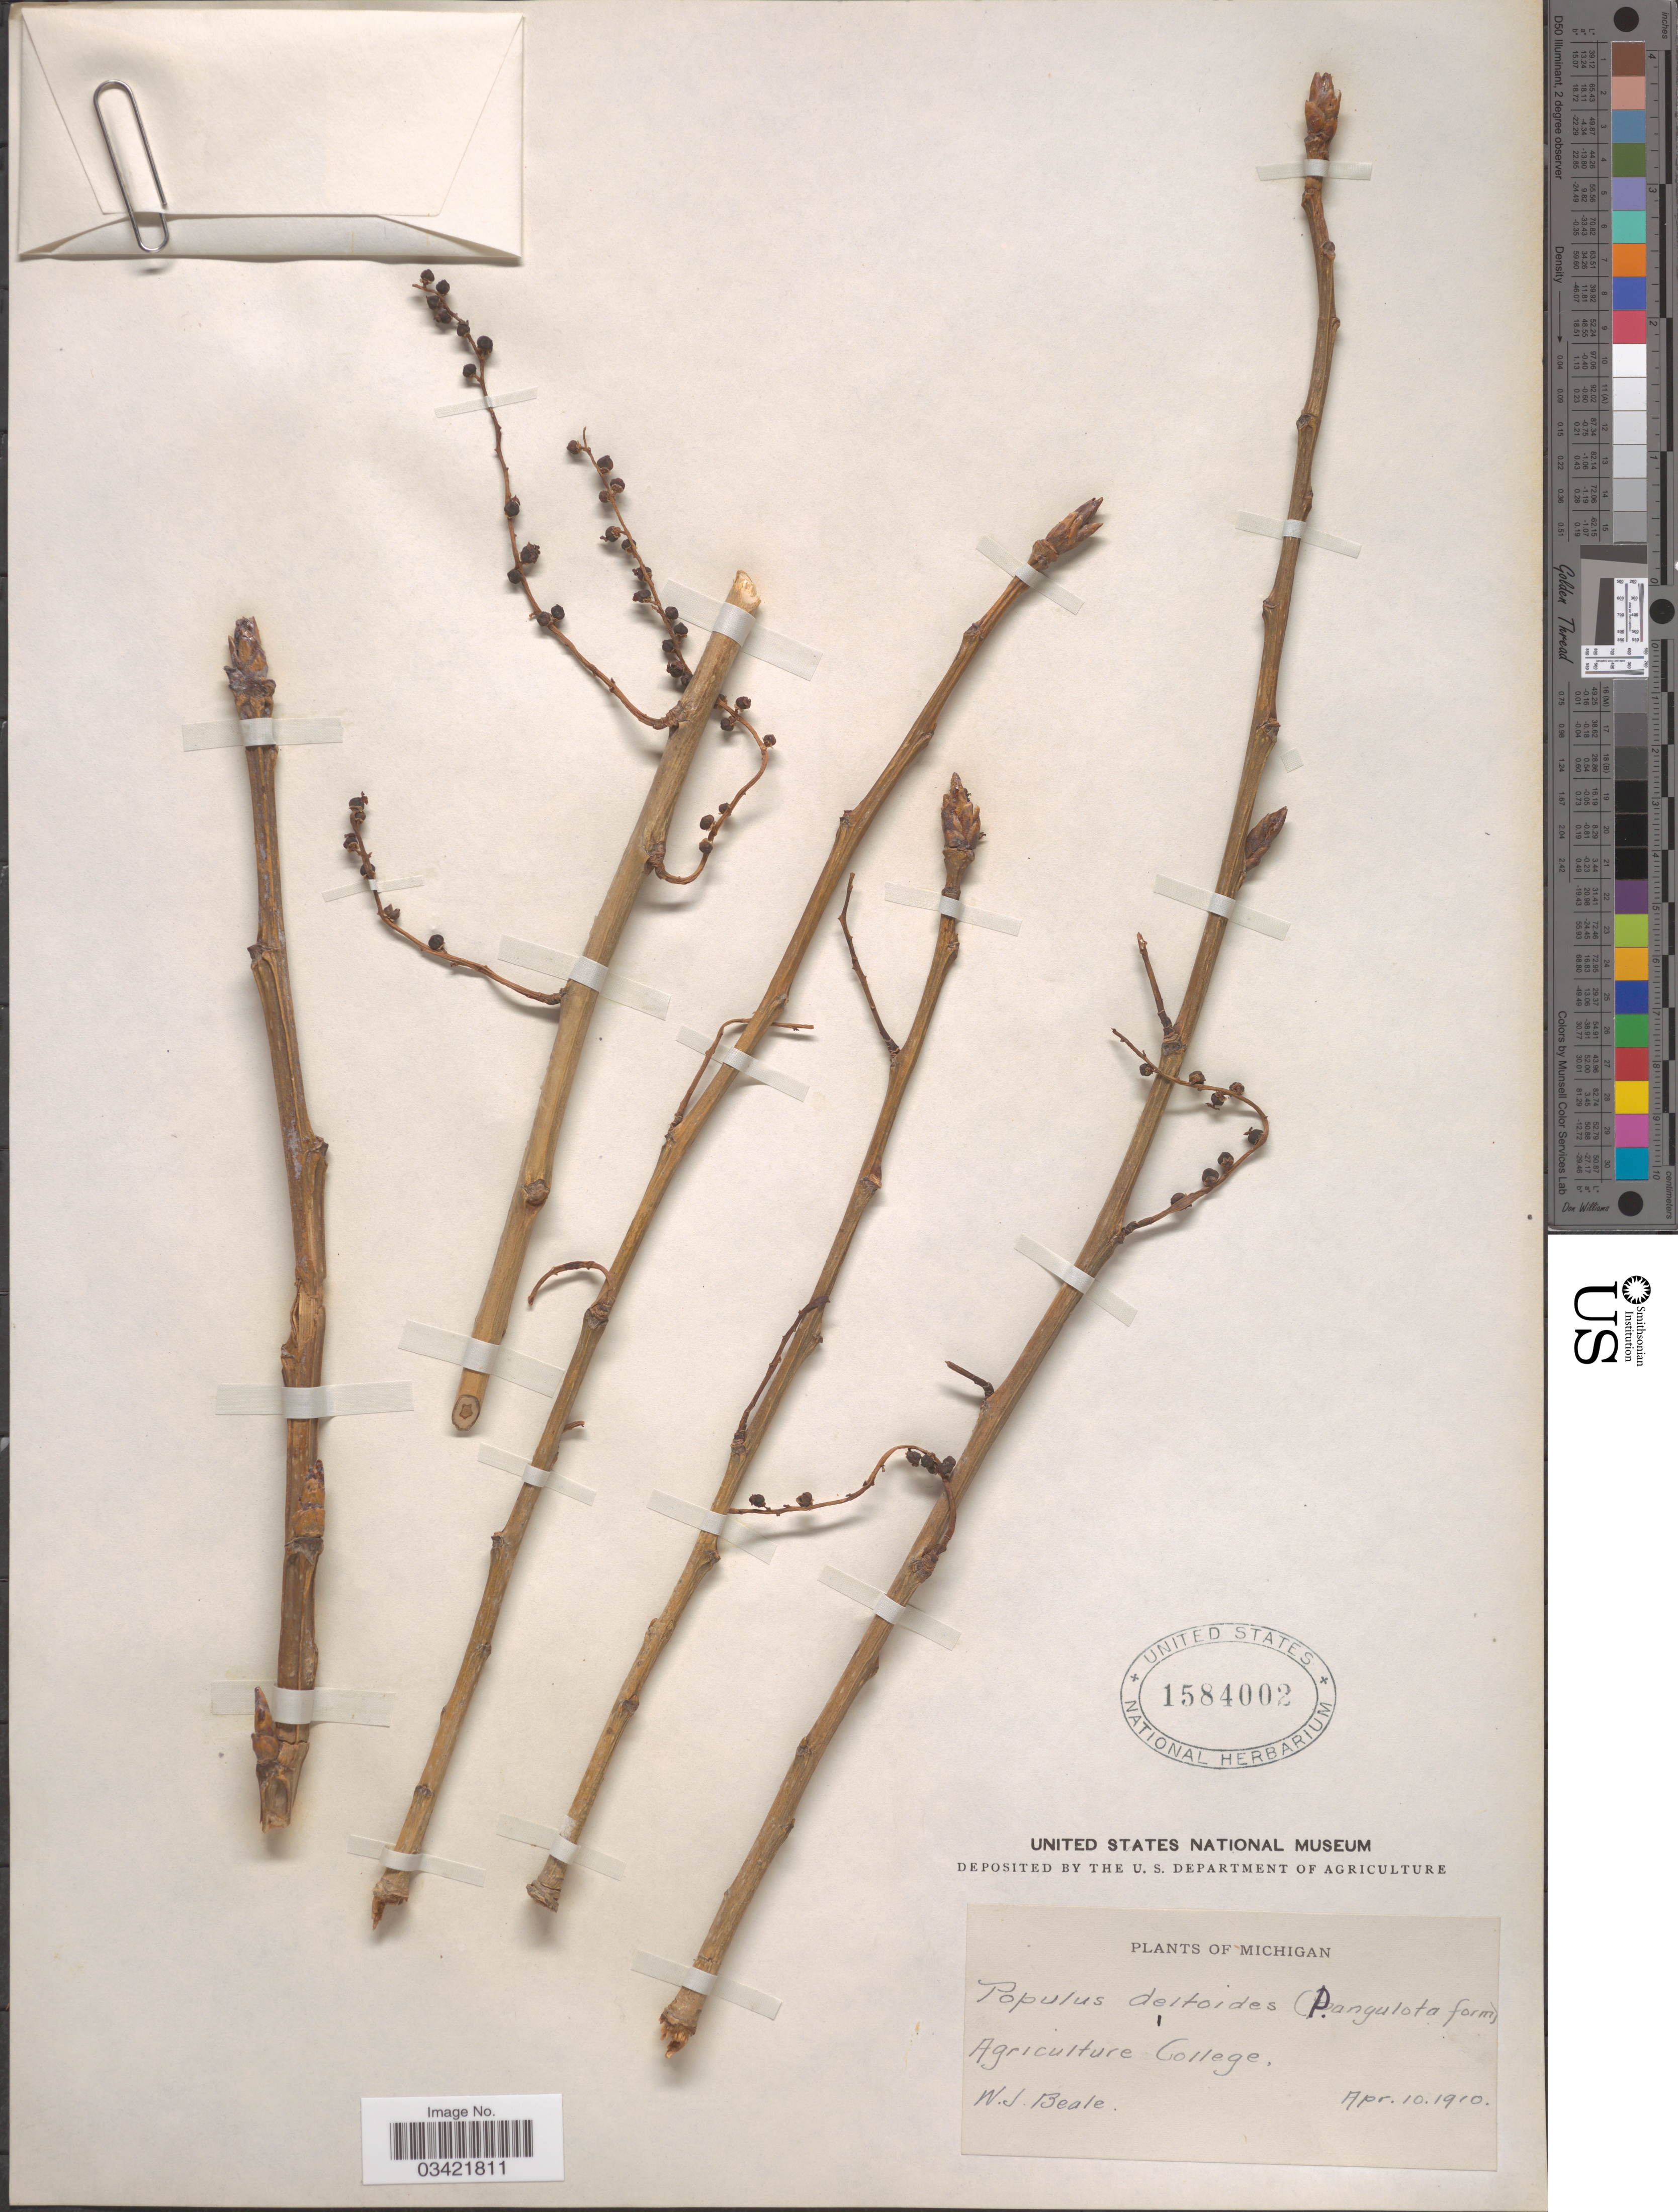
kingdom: Plantae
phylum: Tracheophyta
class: Magnoliopsida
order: Malpighiales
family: Salicaceae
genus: Populus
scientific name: Populus deltoides subsp. monilifera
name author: (Aiton) Eckenw.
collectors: W. J. Beal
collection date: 1910-04-10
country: United States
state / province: Michigan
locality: Agriculture College.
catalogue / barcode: US 1584002